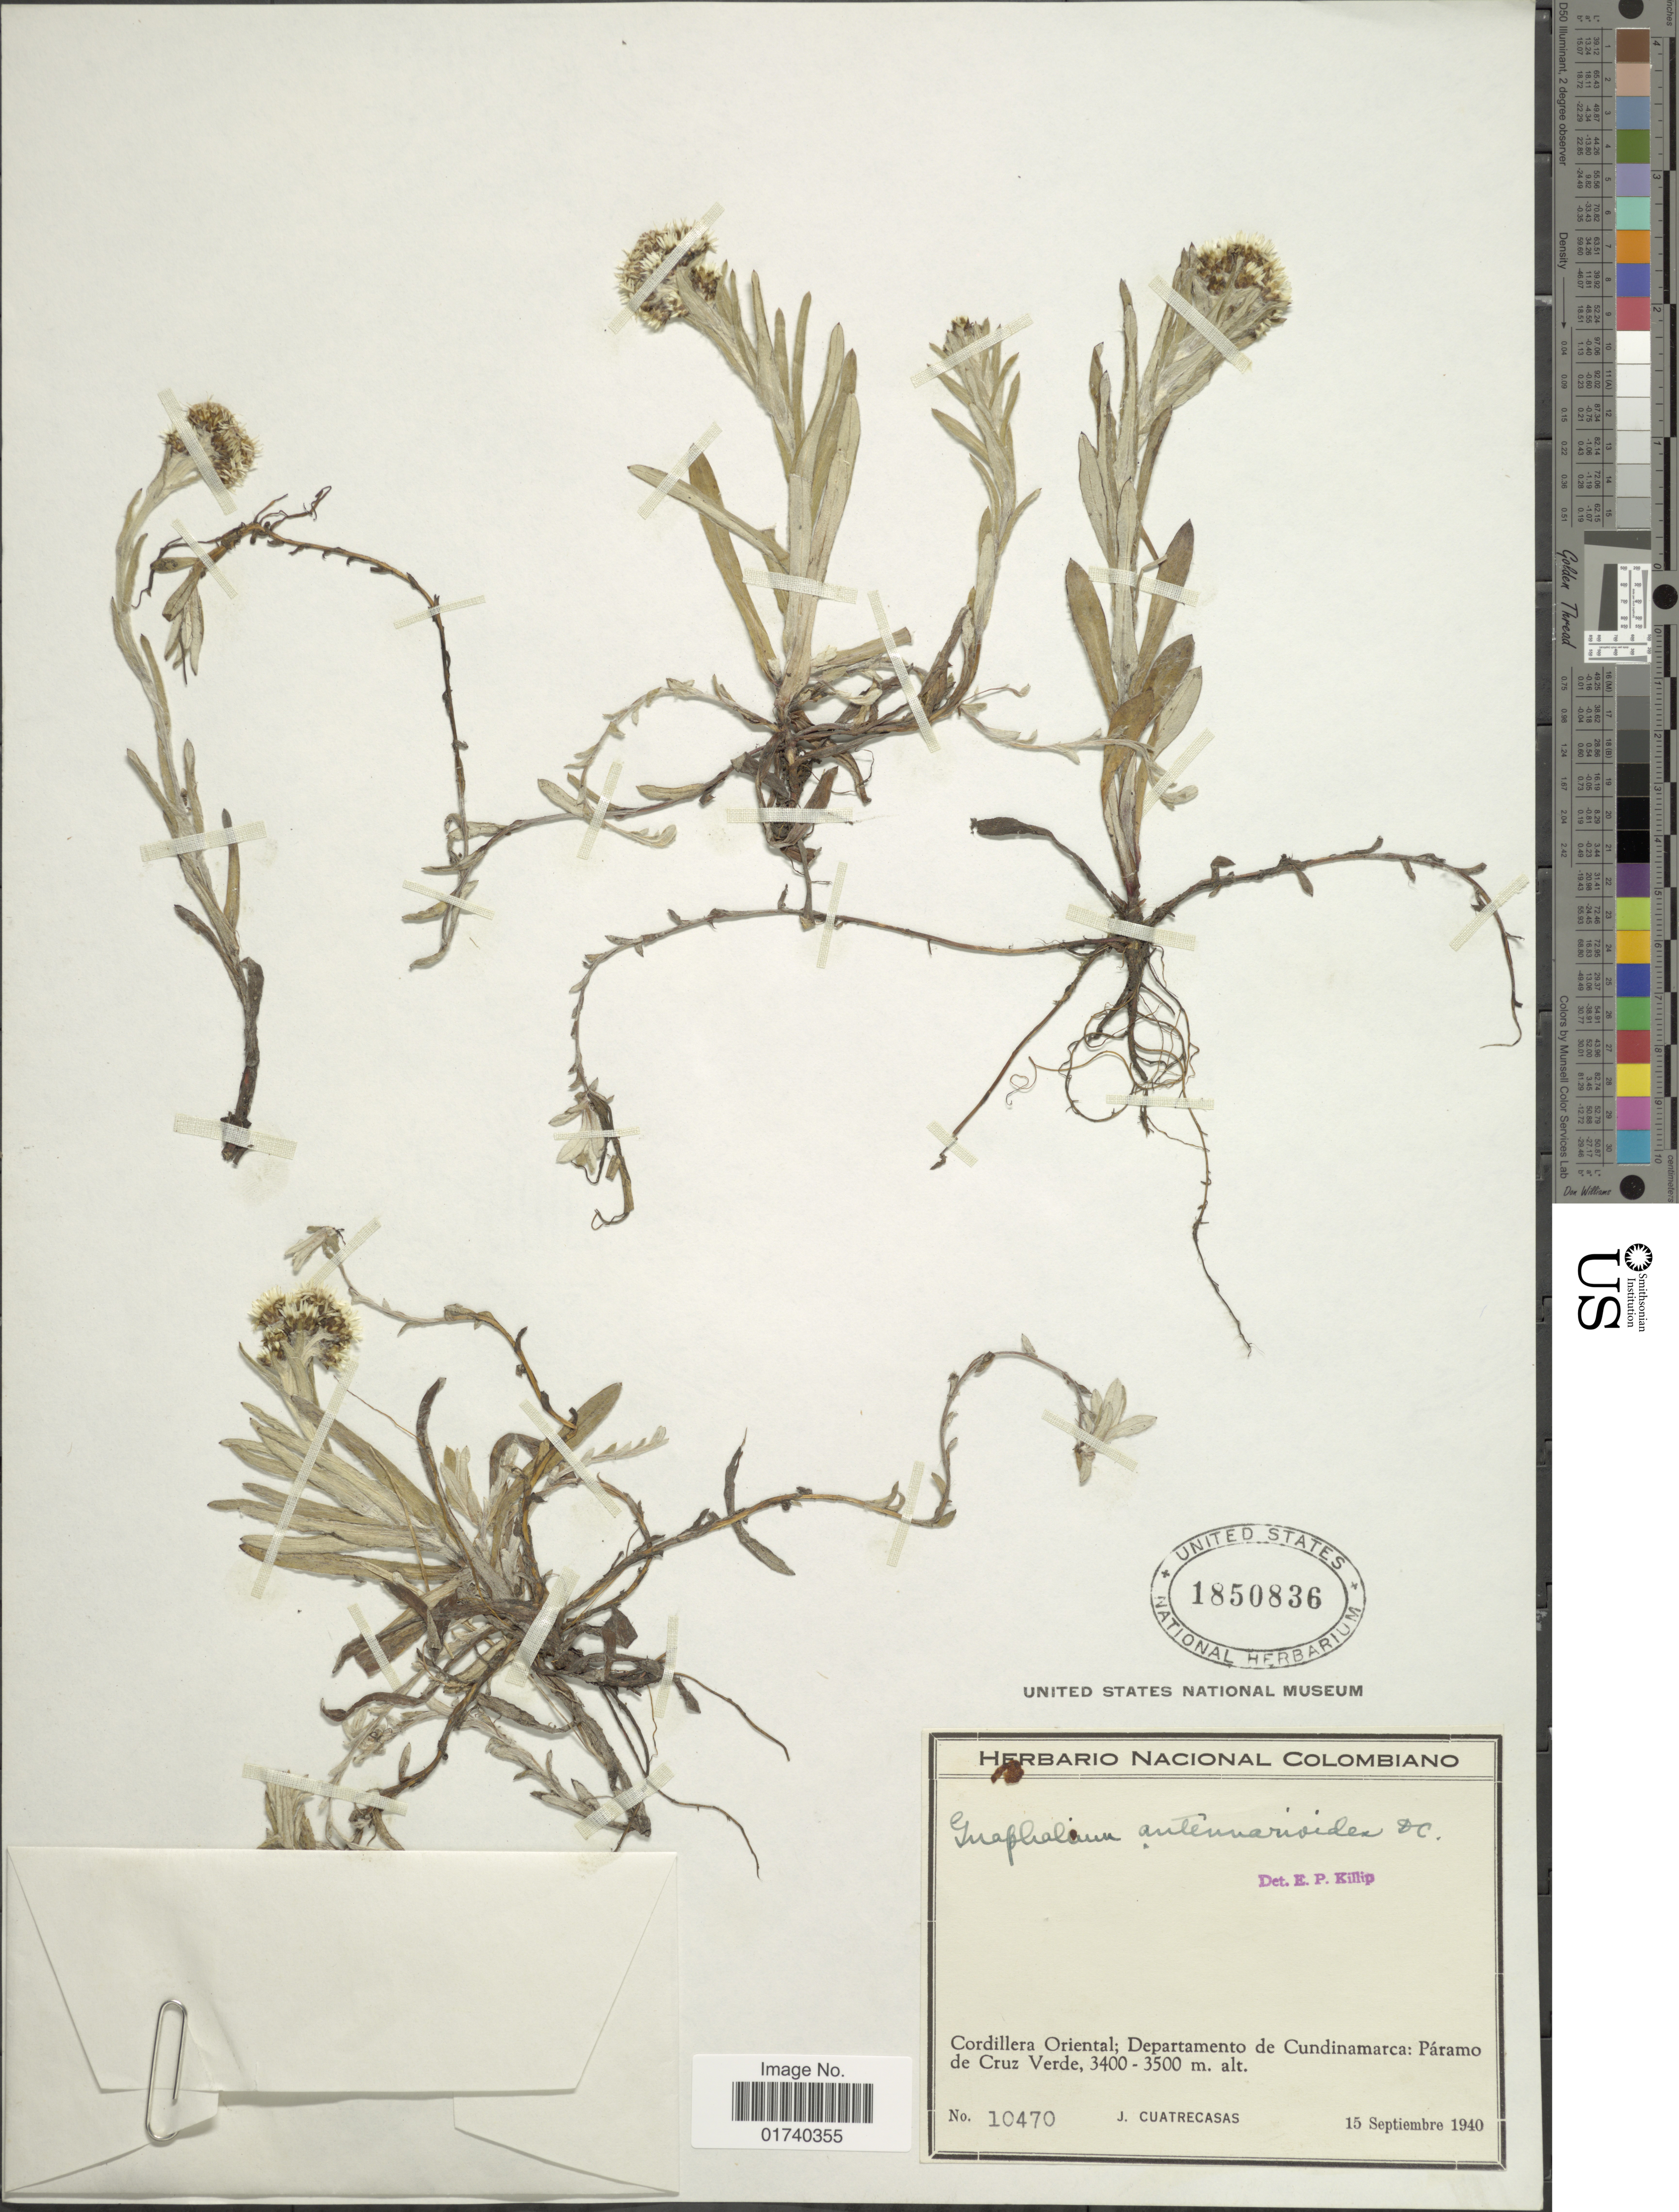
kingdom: Plantae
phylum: Tracheophyta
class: Magnoliopsida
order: Asterales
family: Asteraceae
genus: Chryselium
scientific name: Chryselium gnaphalioides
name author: (Kunth) Urtubey & S.E. Freire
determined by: Nesom, Guy L.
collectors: J. Cuatrecasas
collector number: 10470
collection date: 1940-09-15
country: Colombia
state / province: Cundinamarca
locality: Cordillera Oriental; Departemento de Cundinamarca: Paramo de Cruz Verde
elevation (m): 3400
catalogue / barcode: US 1850836